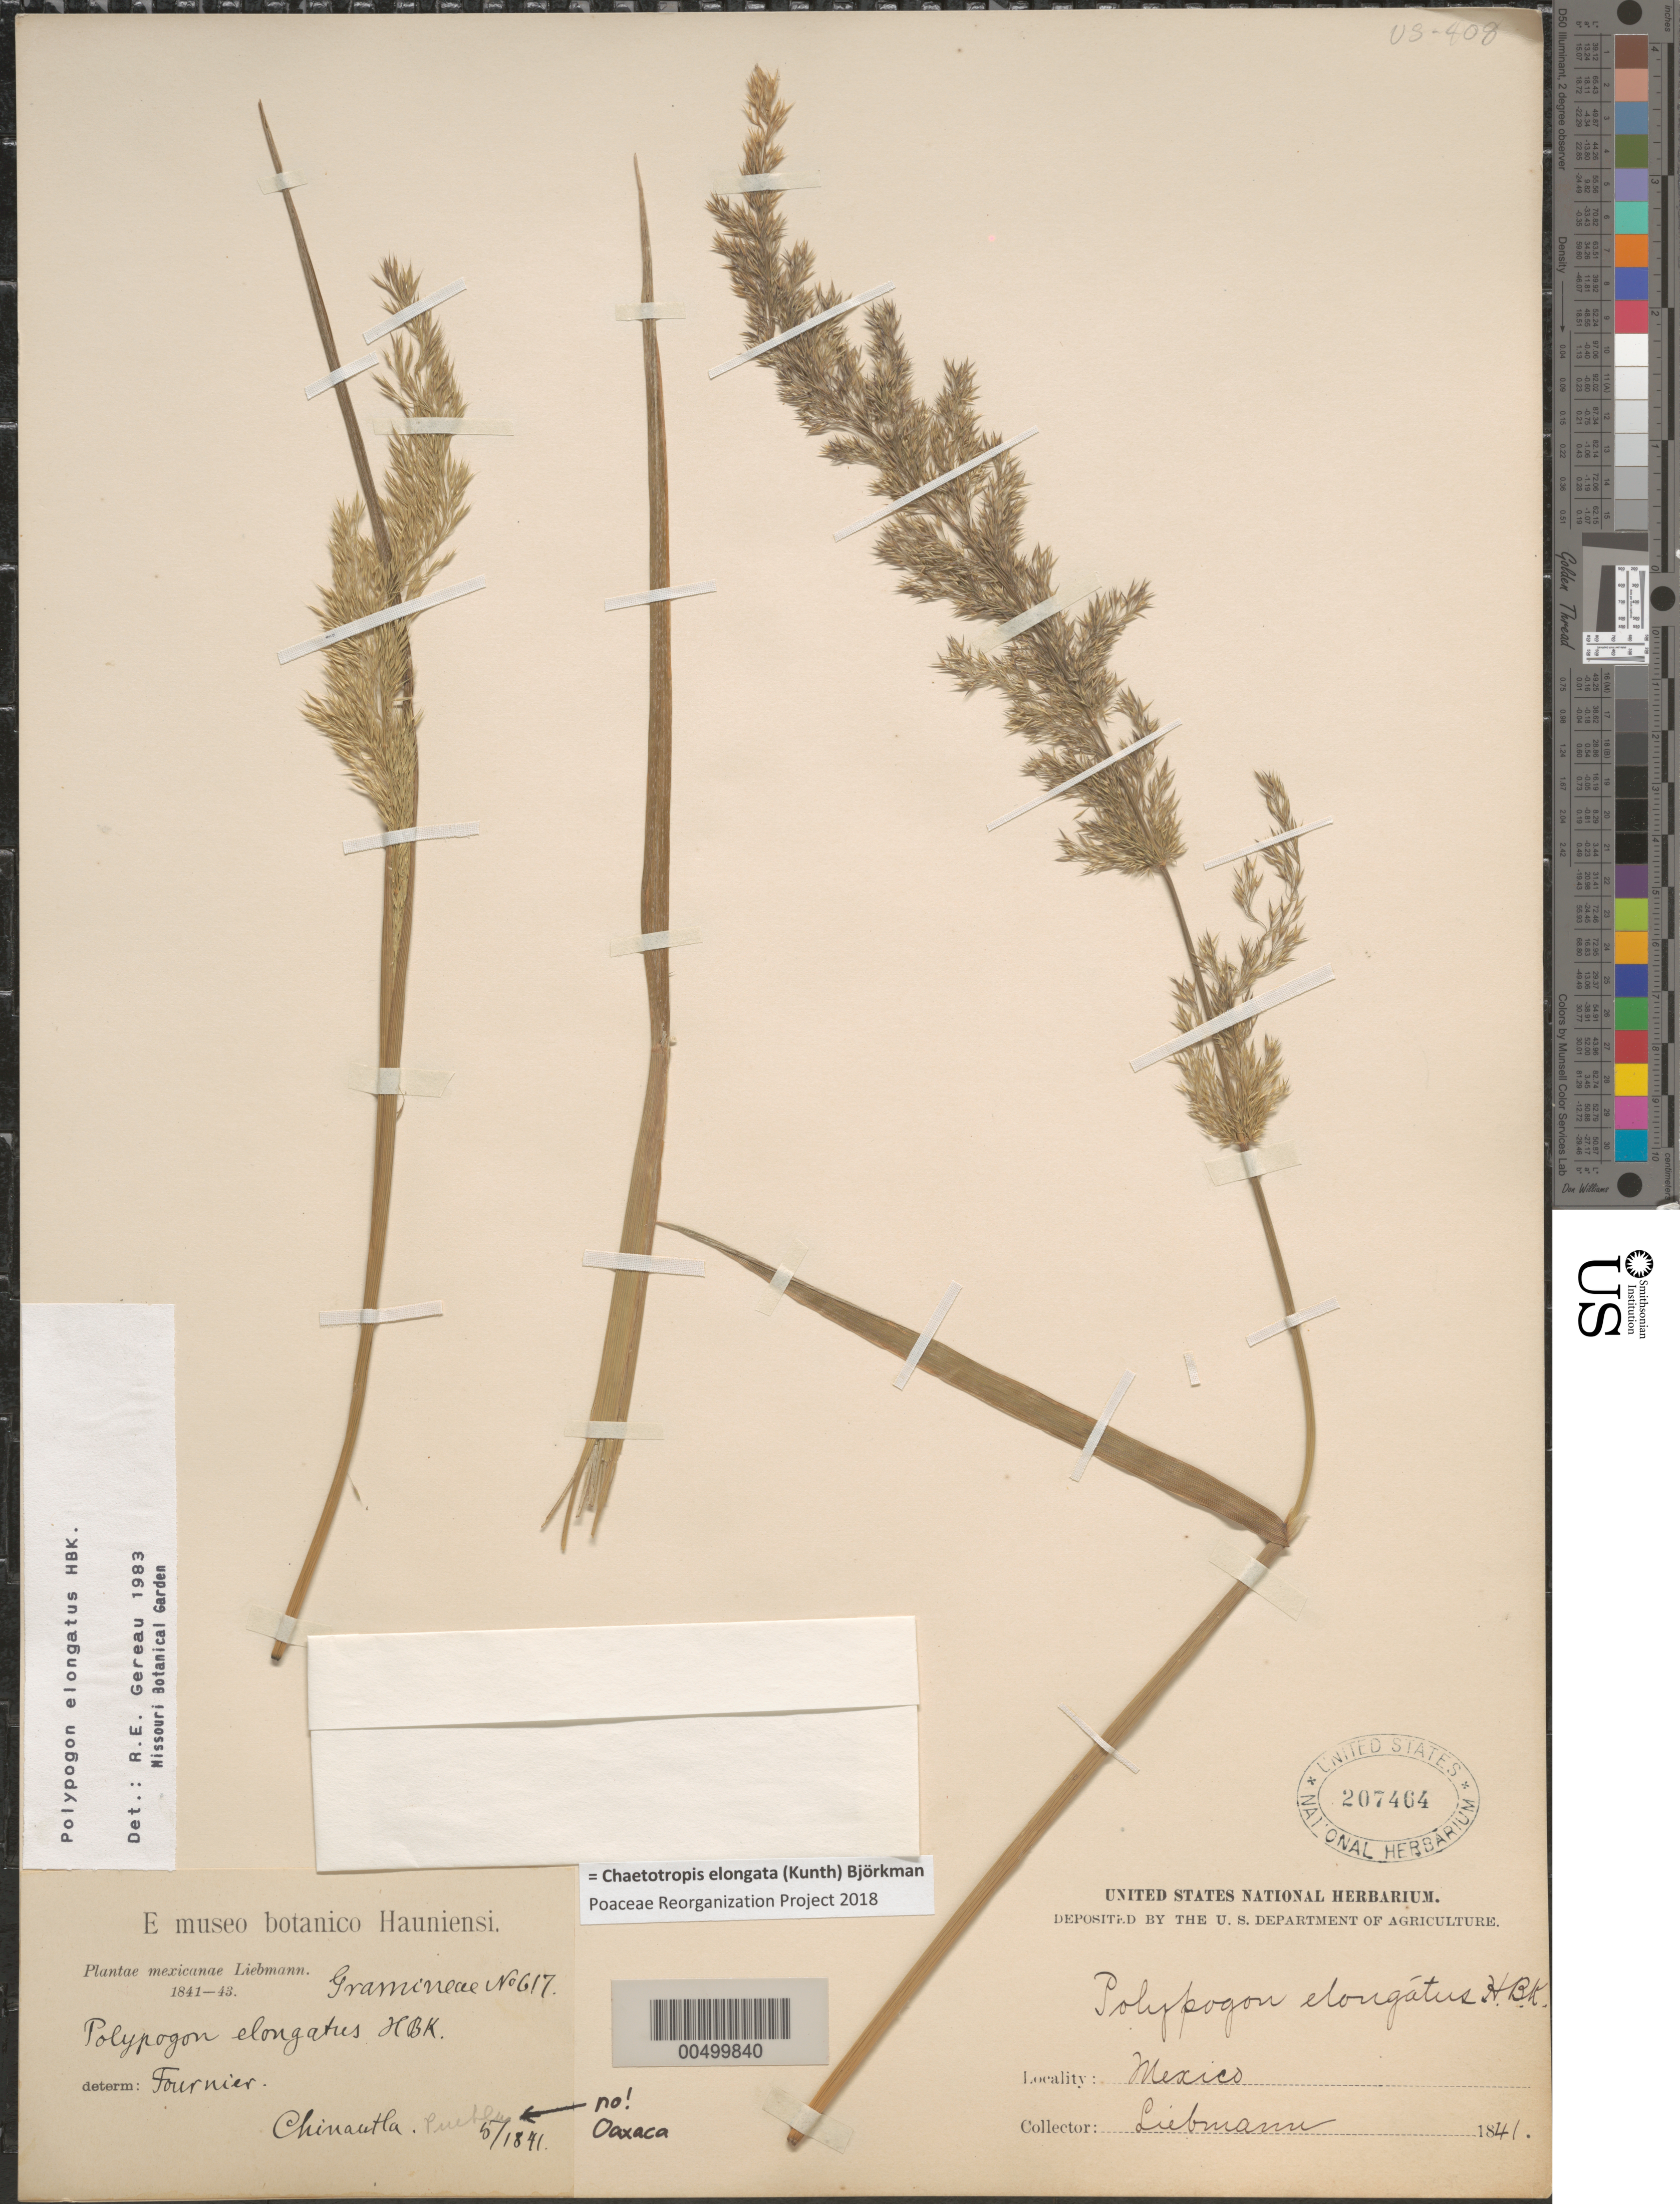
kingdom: Plantae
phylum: Tracheophyta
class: Liliopsida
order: Poales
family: Poaceae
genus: Chaetotropis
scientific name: Chaetotropis elongata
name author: (Kunth) Björkman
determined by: Poaceae Reorganization Project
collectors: F. M. Liebmann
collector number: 617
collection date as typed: May 1841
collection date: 1841-05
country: Mexico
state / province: Oaxaca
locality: Chinantla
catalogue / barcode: US 207464